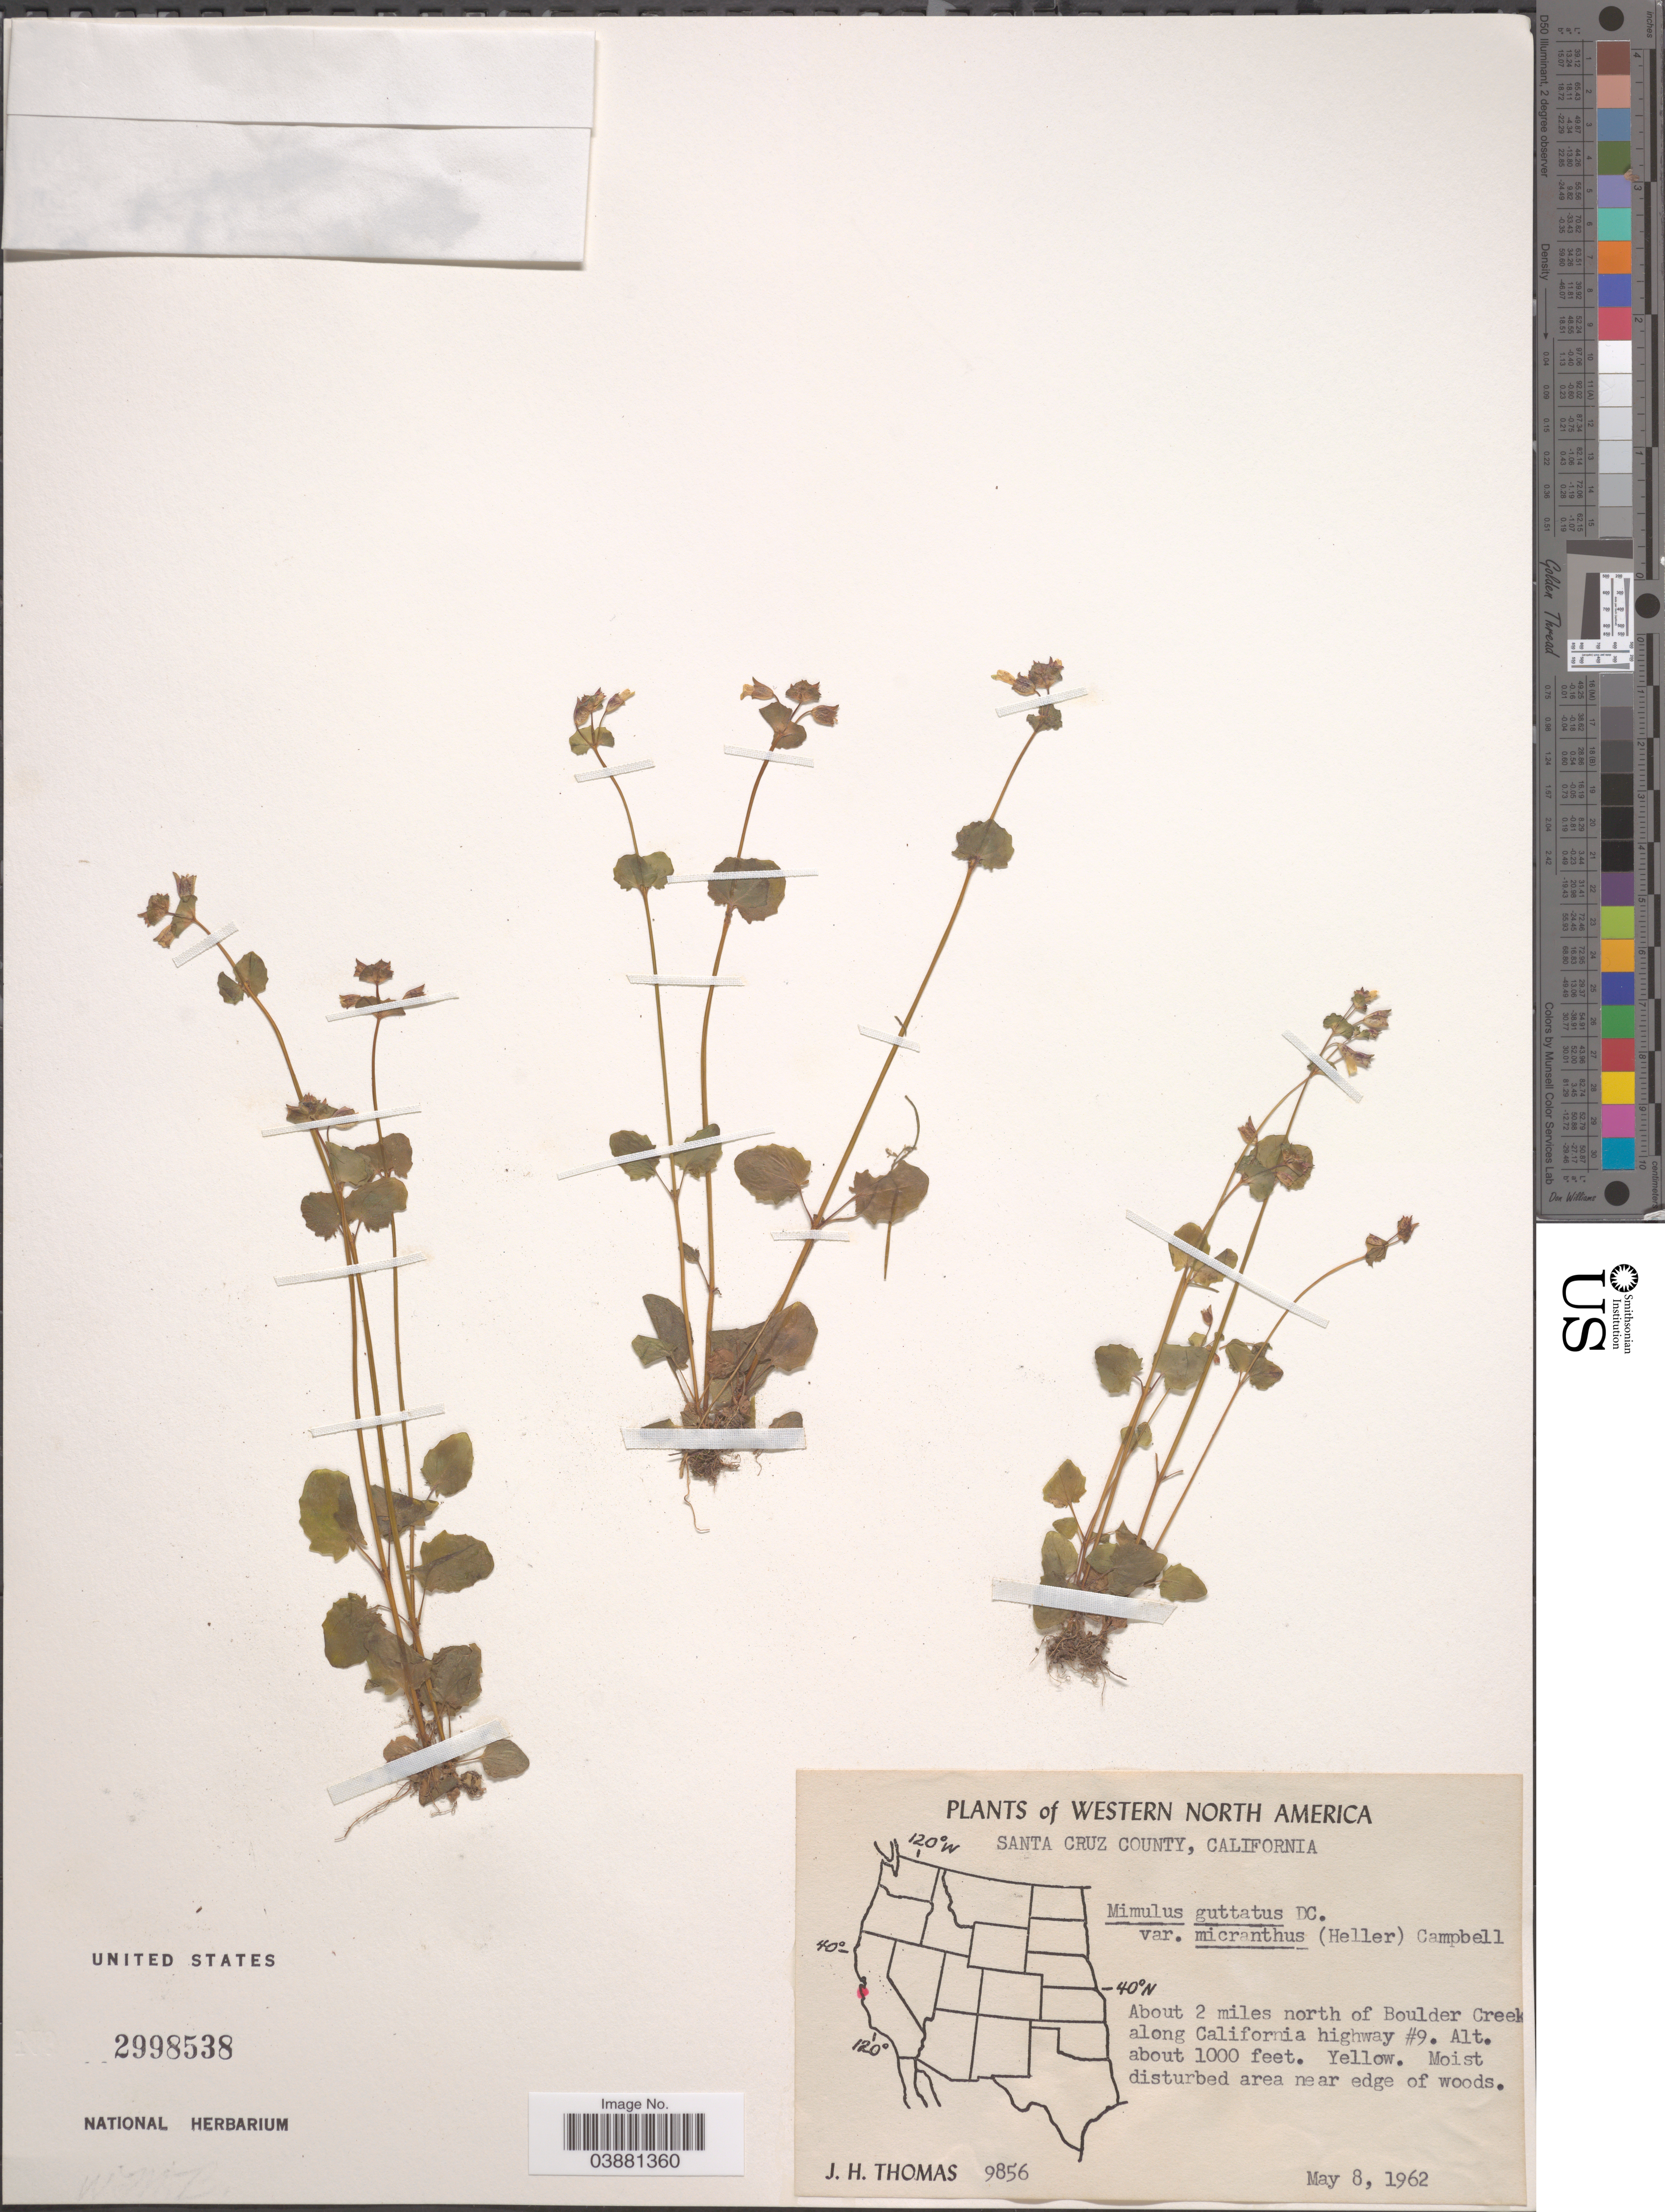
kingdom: Plantae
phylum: Tracheophyta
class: Magnoliopsida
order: Lamiales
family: Phrymaceae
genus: Mimulus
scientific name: Mimulus guttatus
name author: DC.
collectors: J. H. Thomas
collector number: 9856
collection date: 1962-05-08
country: United States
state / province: California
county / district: Santa Cruz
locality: Western North America. Santa Cruz County. About 2 miles north of Boulder Creek along California highway #9.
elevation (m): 305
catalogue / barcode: US 2998538